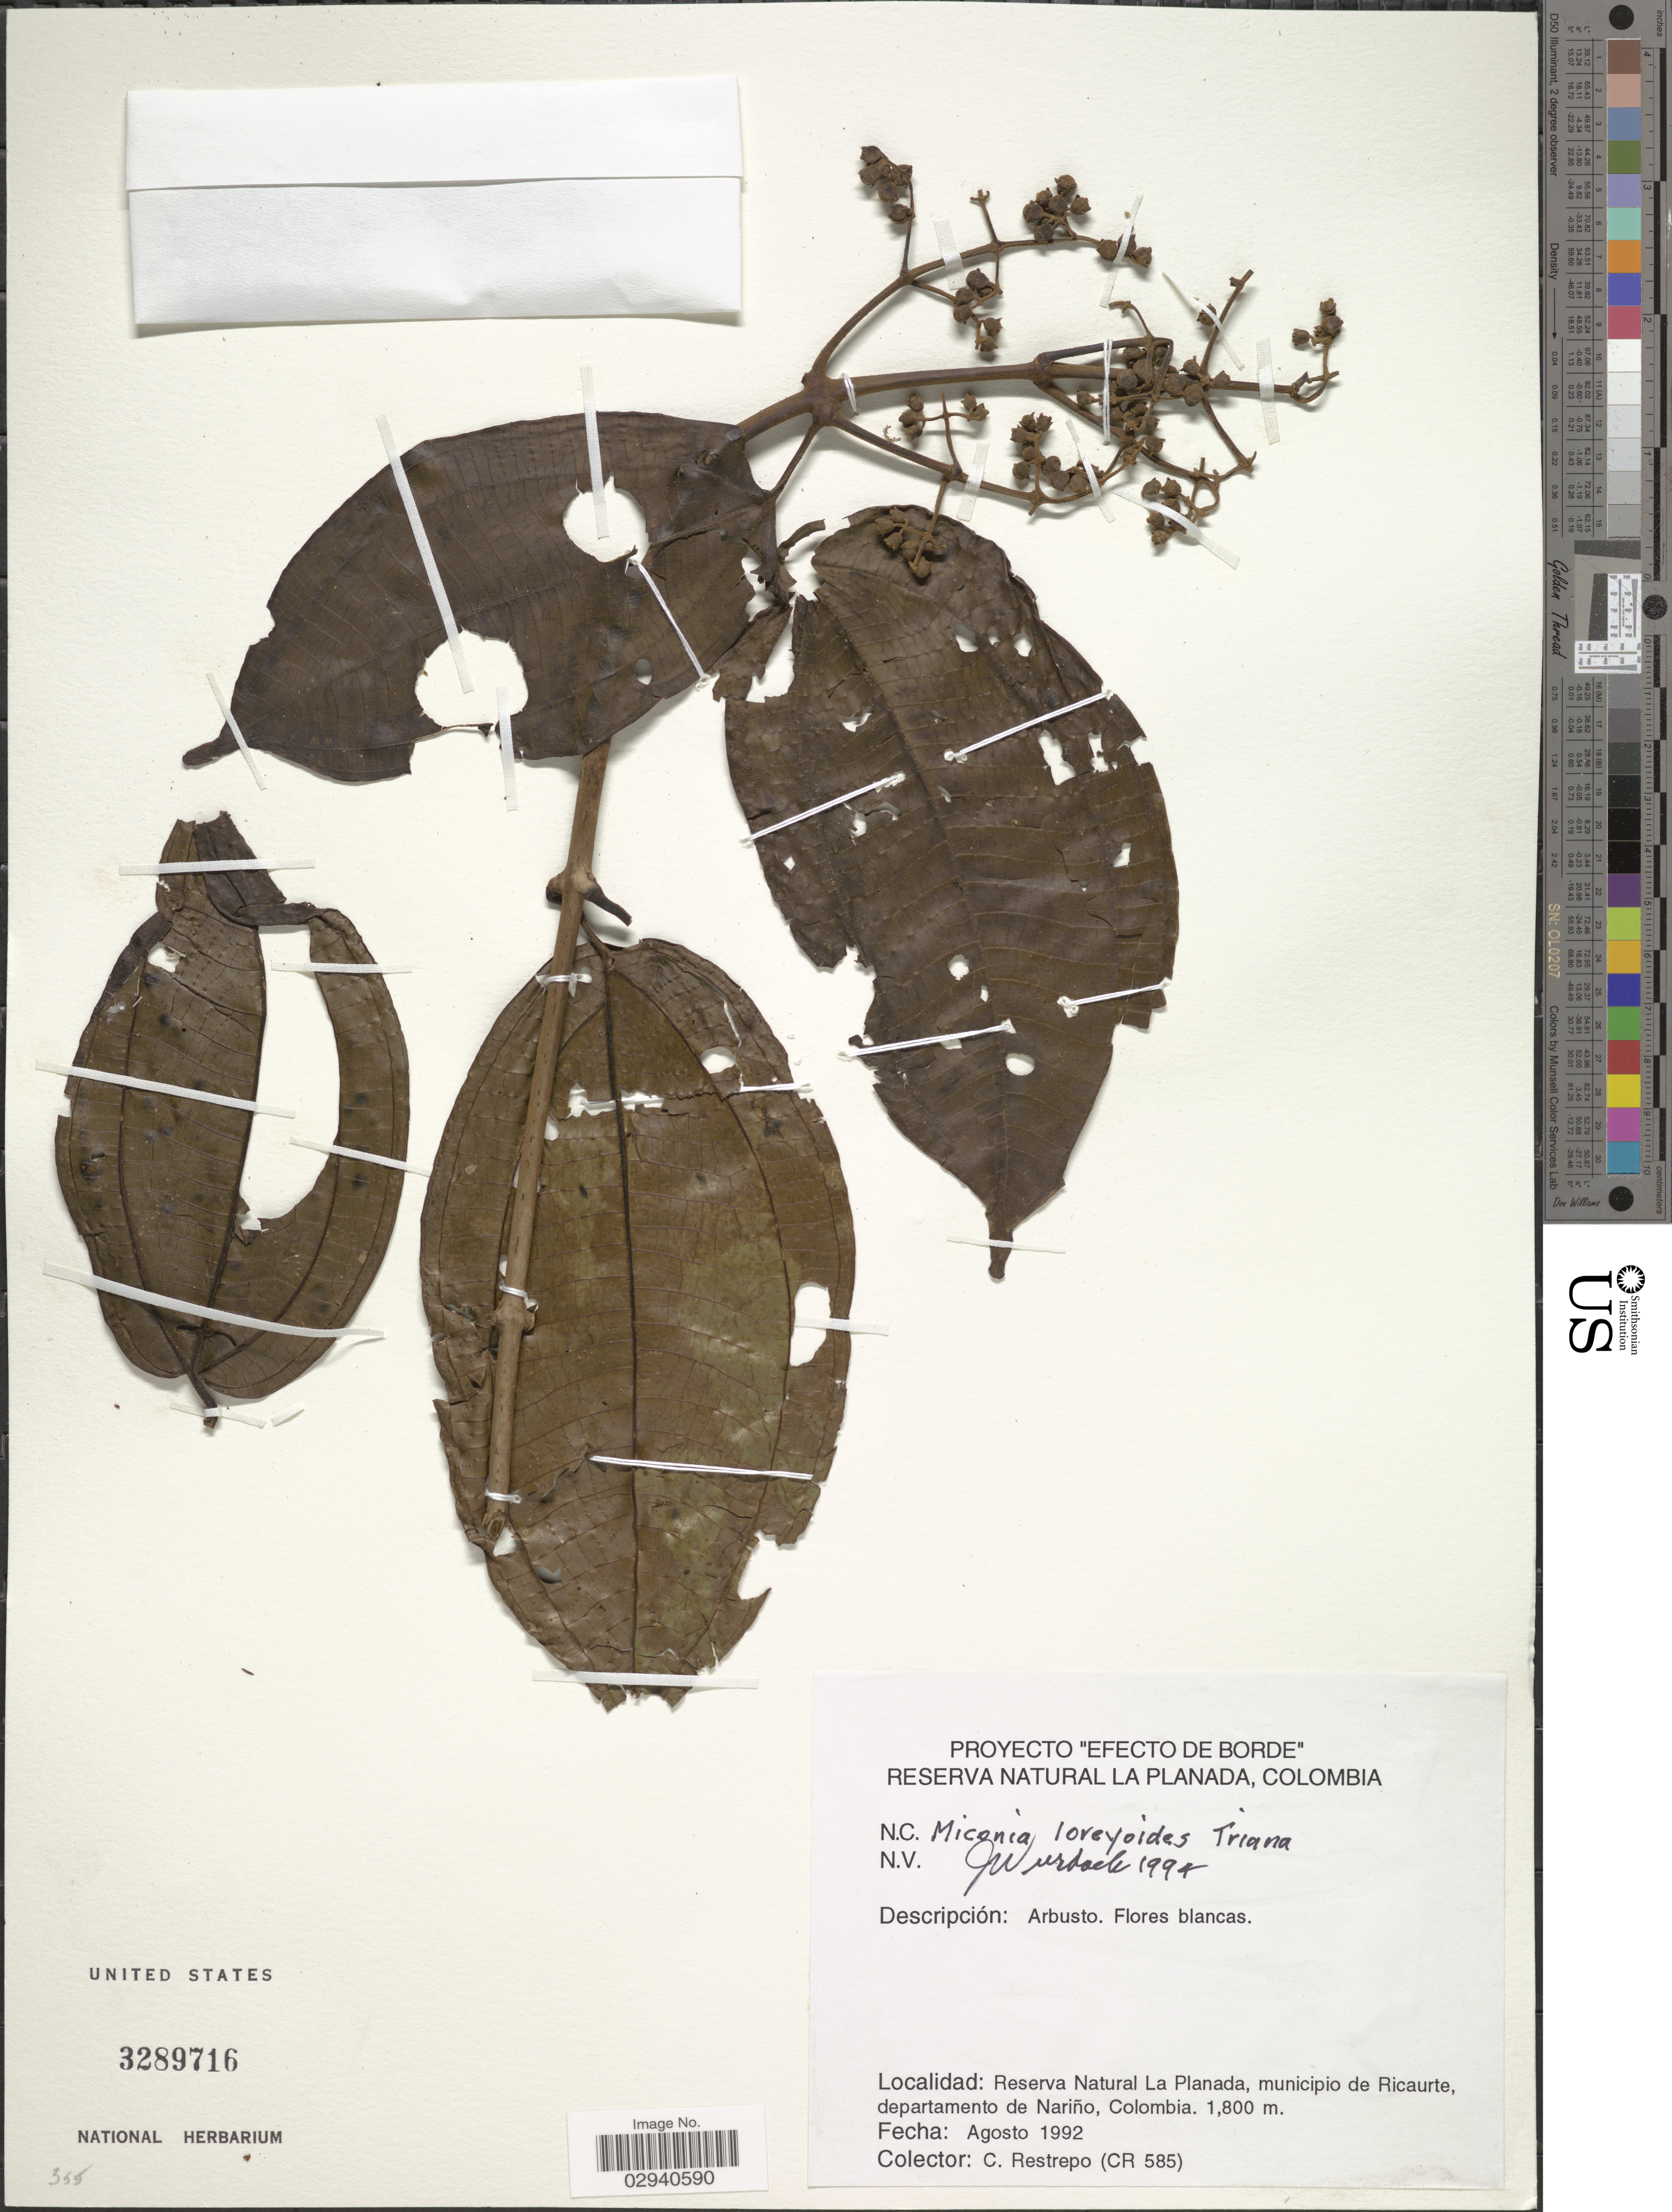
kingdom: Plantae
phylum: Tracheophyta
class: Magnoliopsida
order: Myrtales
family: Melastomataceae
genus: Miconia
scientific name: Miconia loreyoides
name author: Triana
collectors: C. Restrepo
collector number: CR 585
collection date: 1992-08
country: Colombia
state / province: Nariño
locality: Reserva Natural La Planada, municipio de Ricaurte, departamento de Nariño.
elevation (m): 1800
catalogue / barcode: US 3289716